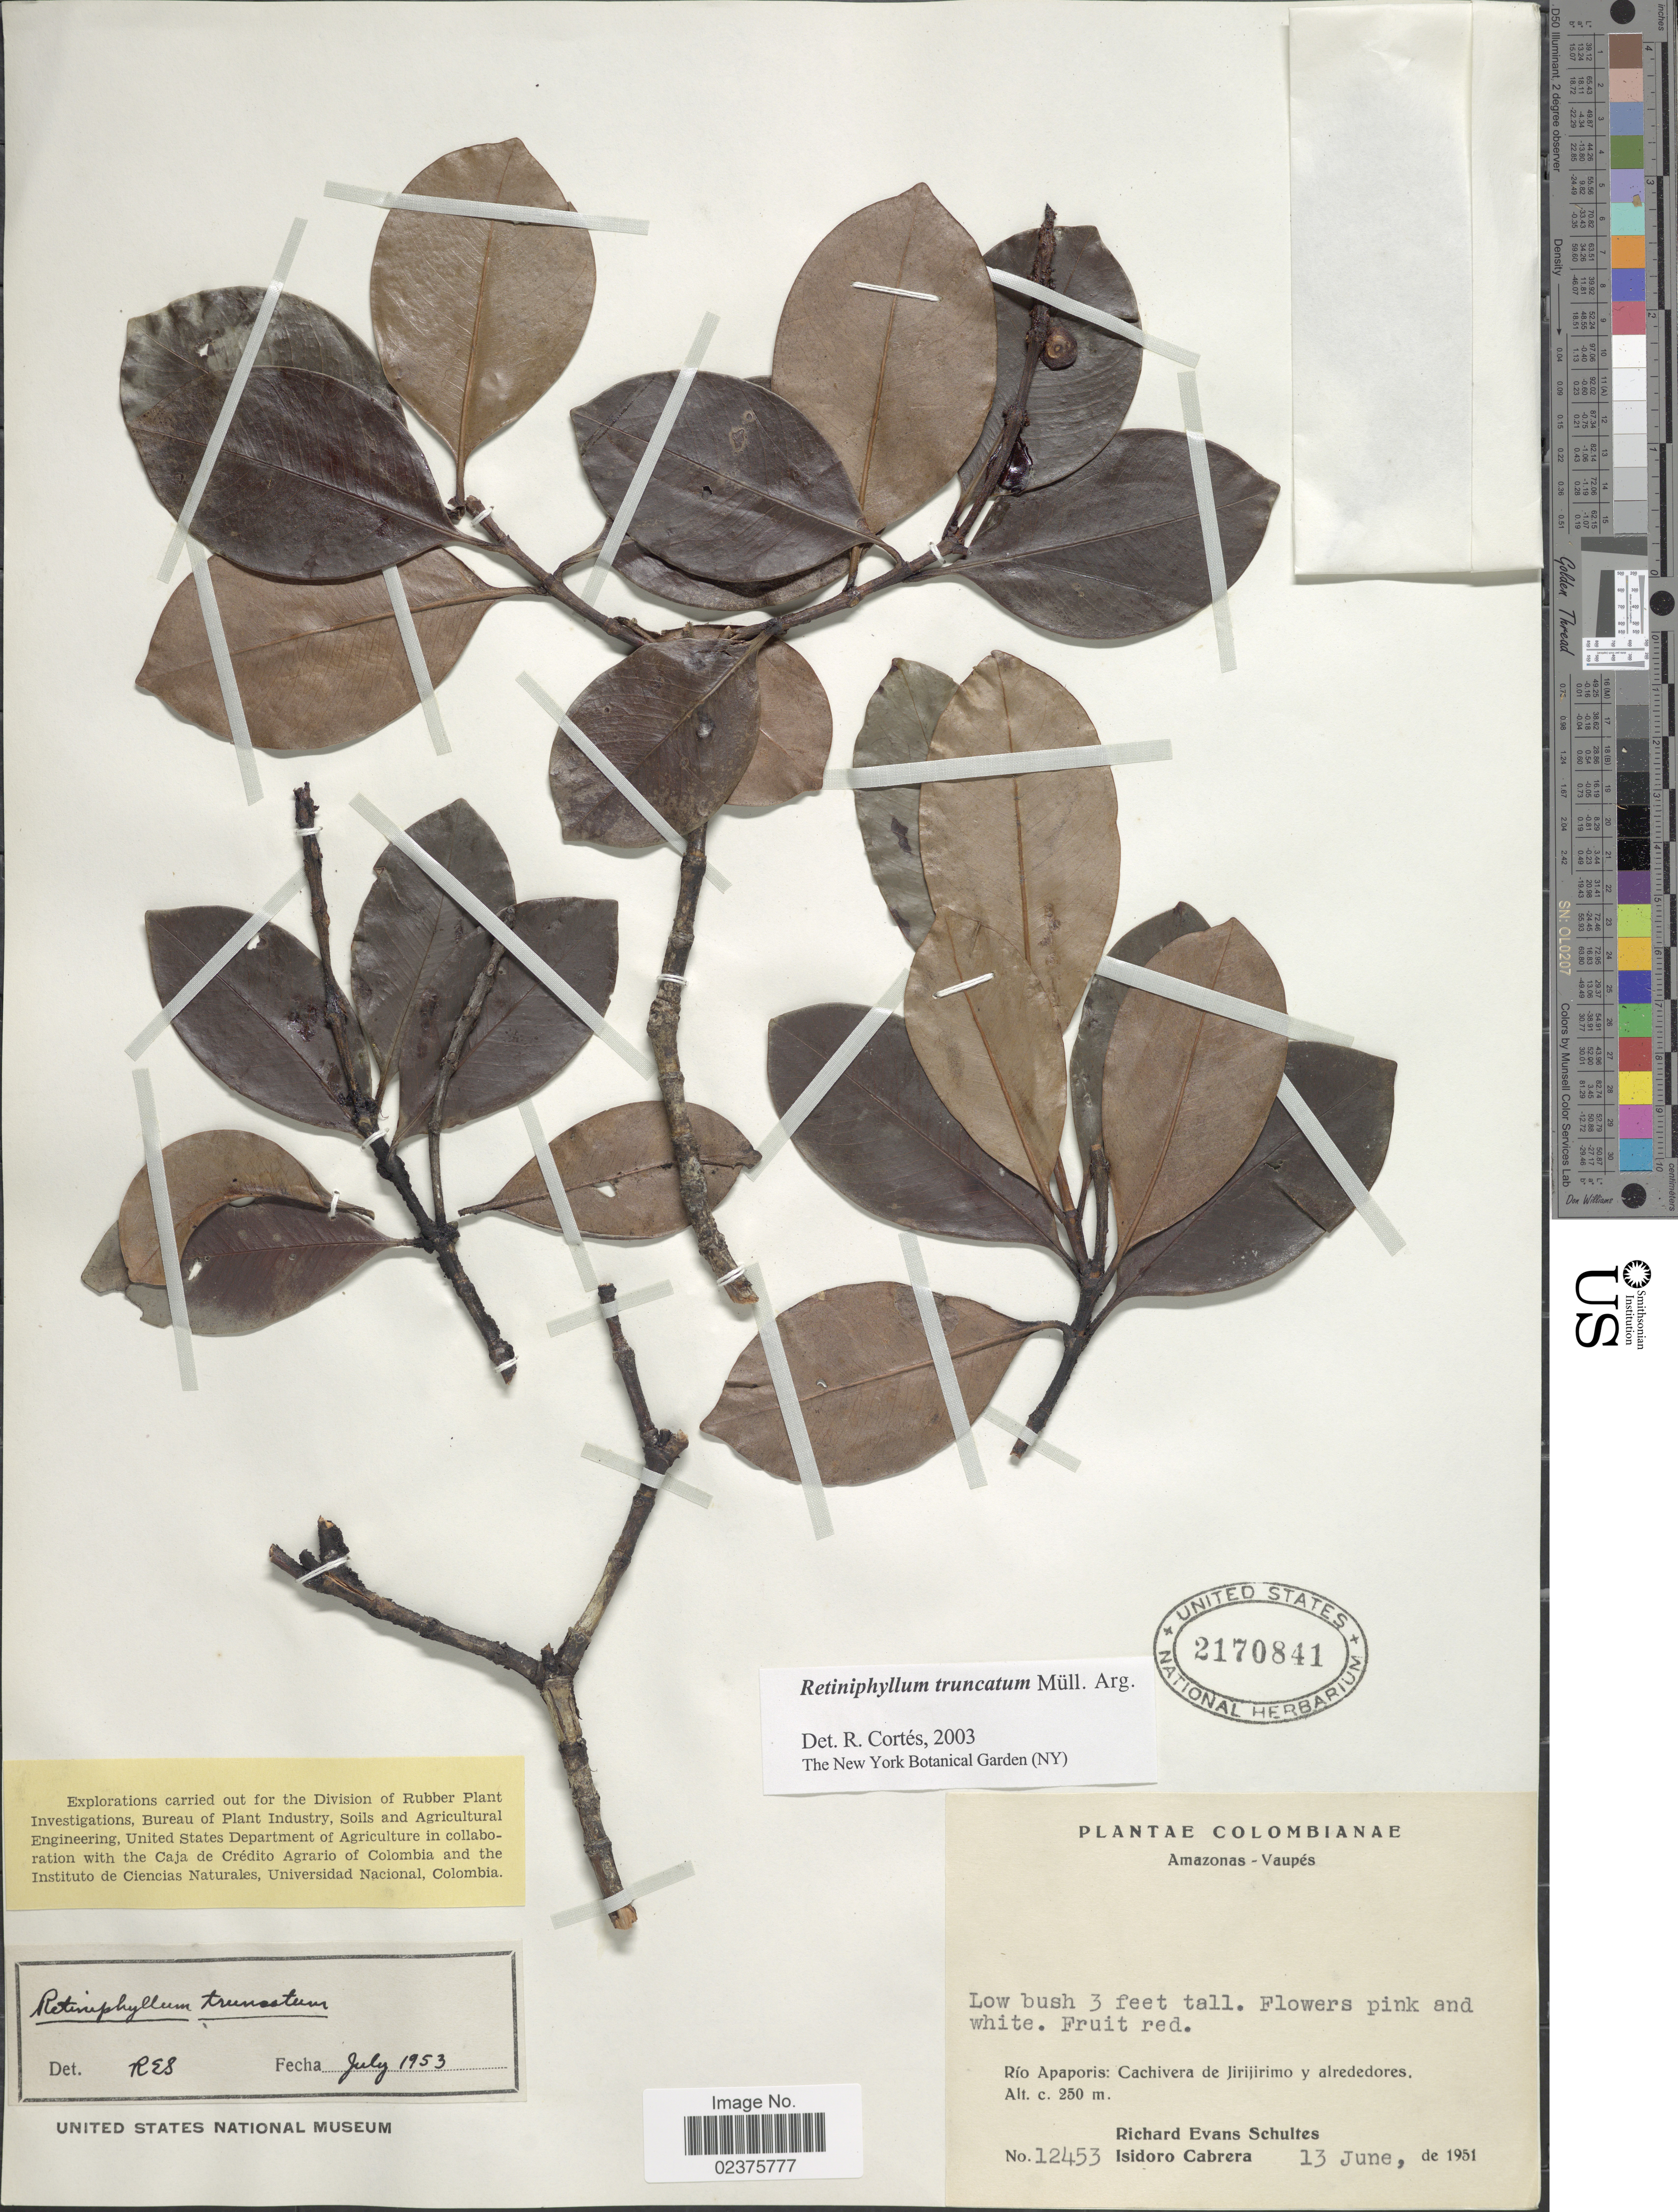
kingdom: Plantae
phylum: Tracheophyta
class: Magnoliopsida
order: Gentianales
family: Rubiaceae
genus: Retiniphyllum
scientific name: Retiniphyllum truncatum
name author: Müll. Arg.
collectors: R. E. Schultes & I. Cabrera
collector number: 12453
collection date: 1951-06-13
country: Colombia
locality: Amazonas-Vaupes: Cachivera de Jirijirimo y alrededores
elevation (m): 250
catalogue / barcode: US 2170841